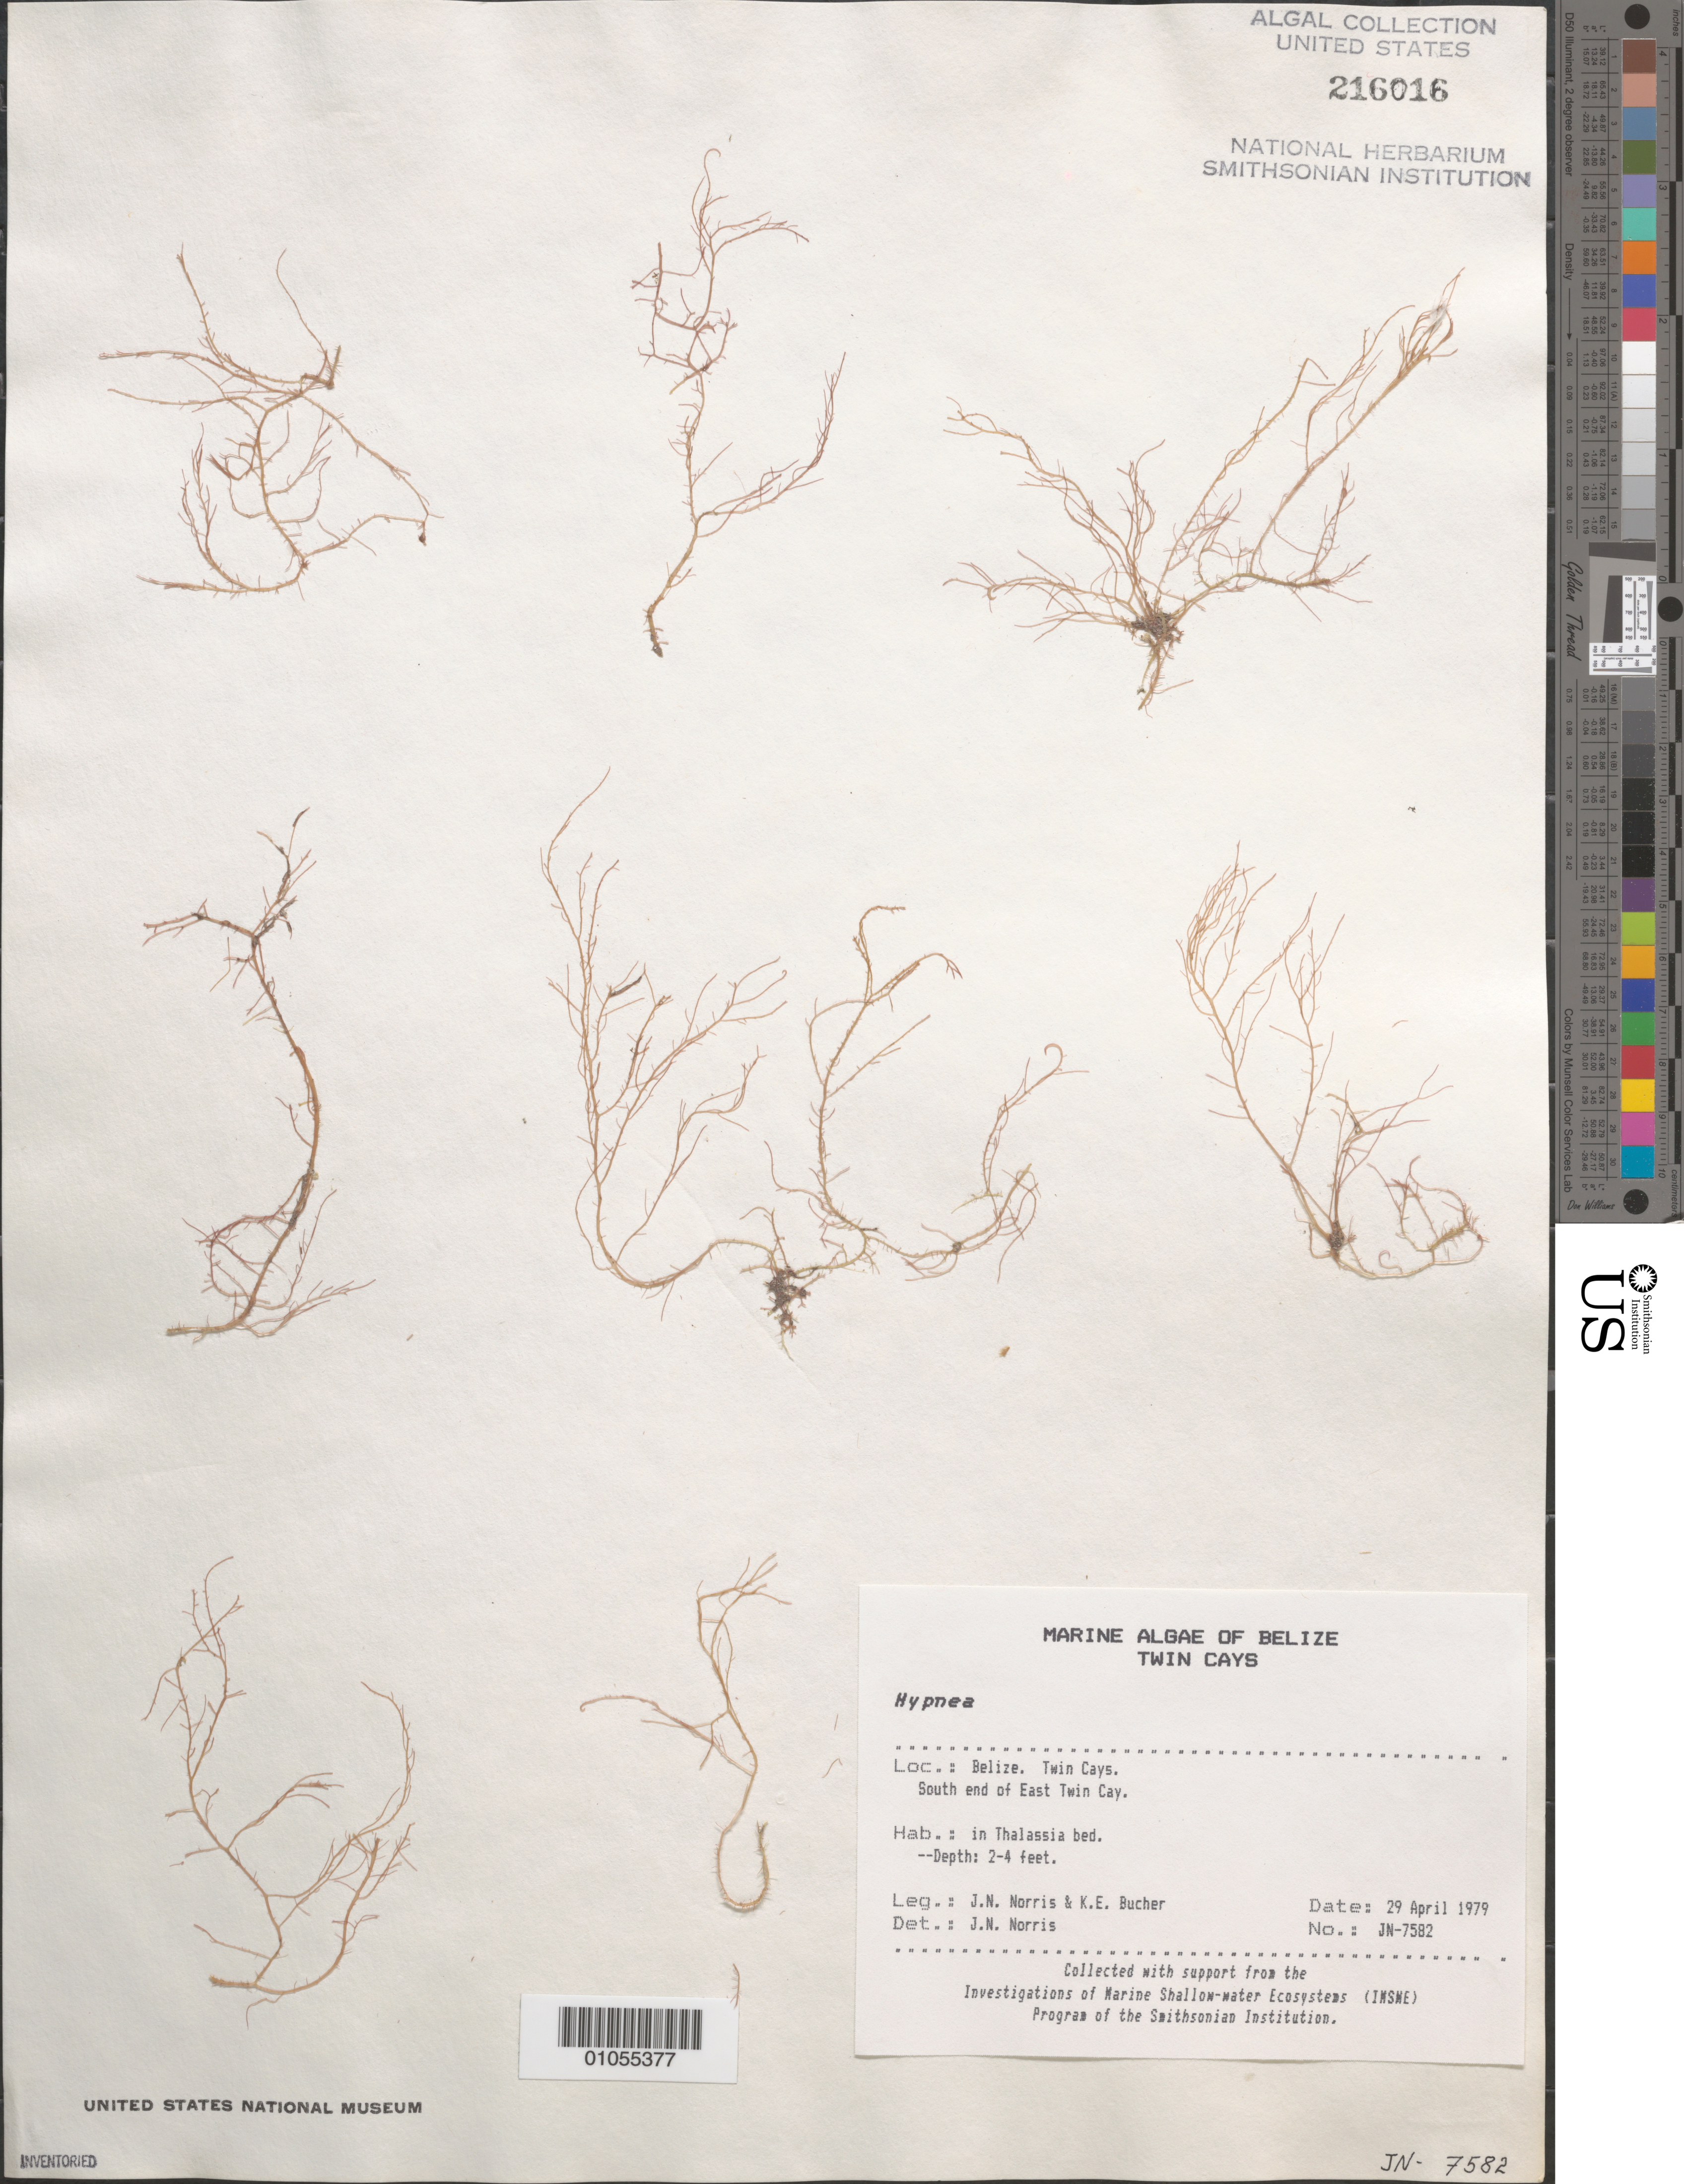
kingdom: Plantae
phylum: Rhodophyta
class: Florideophyceae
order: Gigartinales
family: Cystocloniaceae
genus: Hypnea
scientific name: Hypnea sp.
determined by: Norris, James N.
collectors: J. N. Norris & K. E. Bucher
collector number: JN-7582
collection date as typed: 29 Apr 1979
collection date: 1979-04-29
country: Belize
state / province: Stann Creek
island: East Twin Cay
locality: South end of East Twin Cay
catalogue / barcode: US 216016